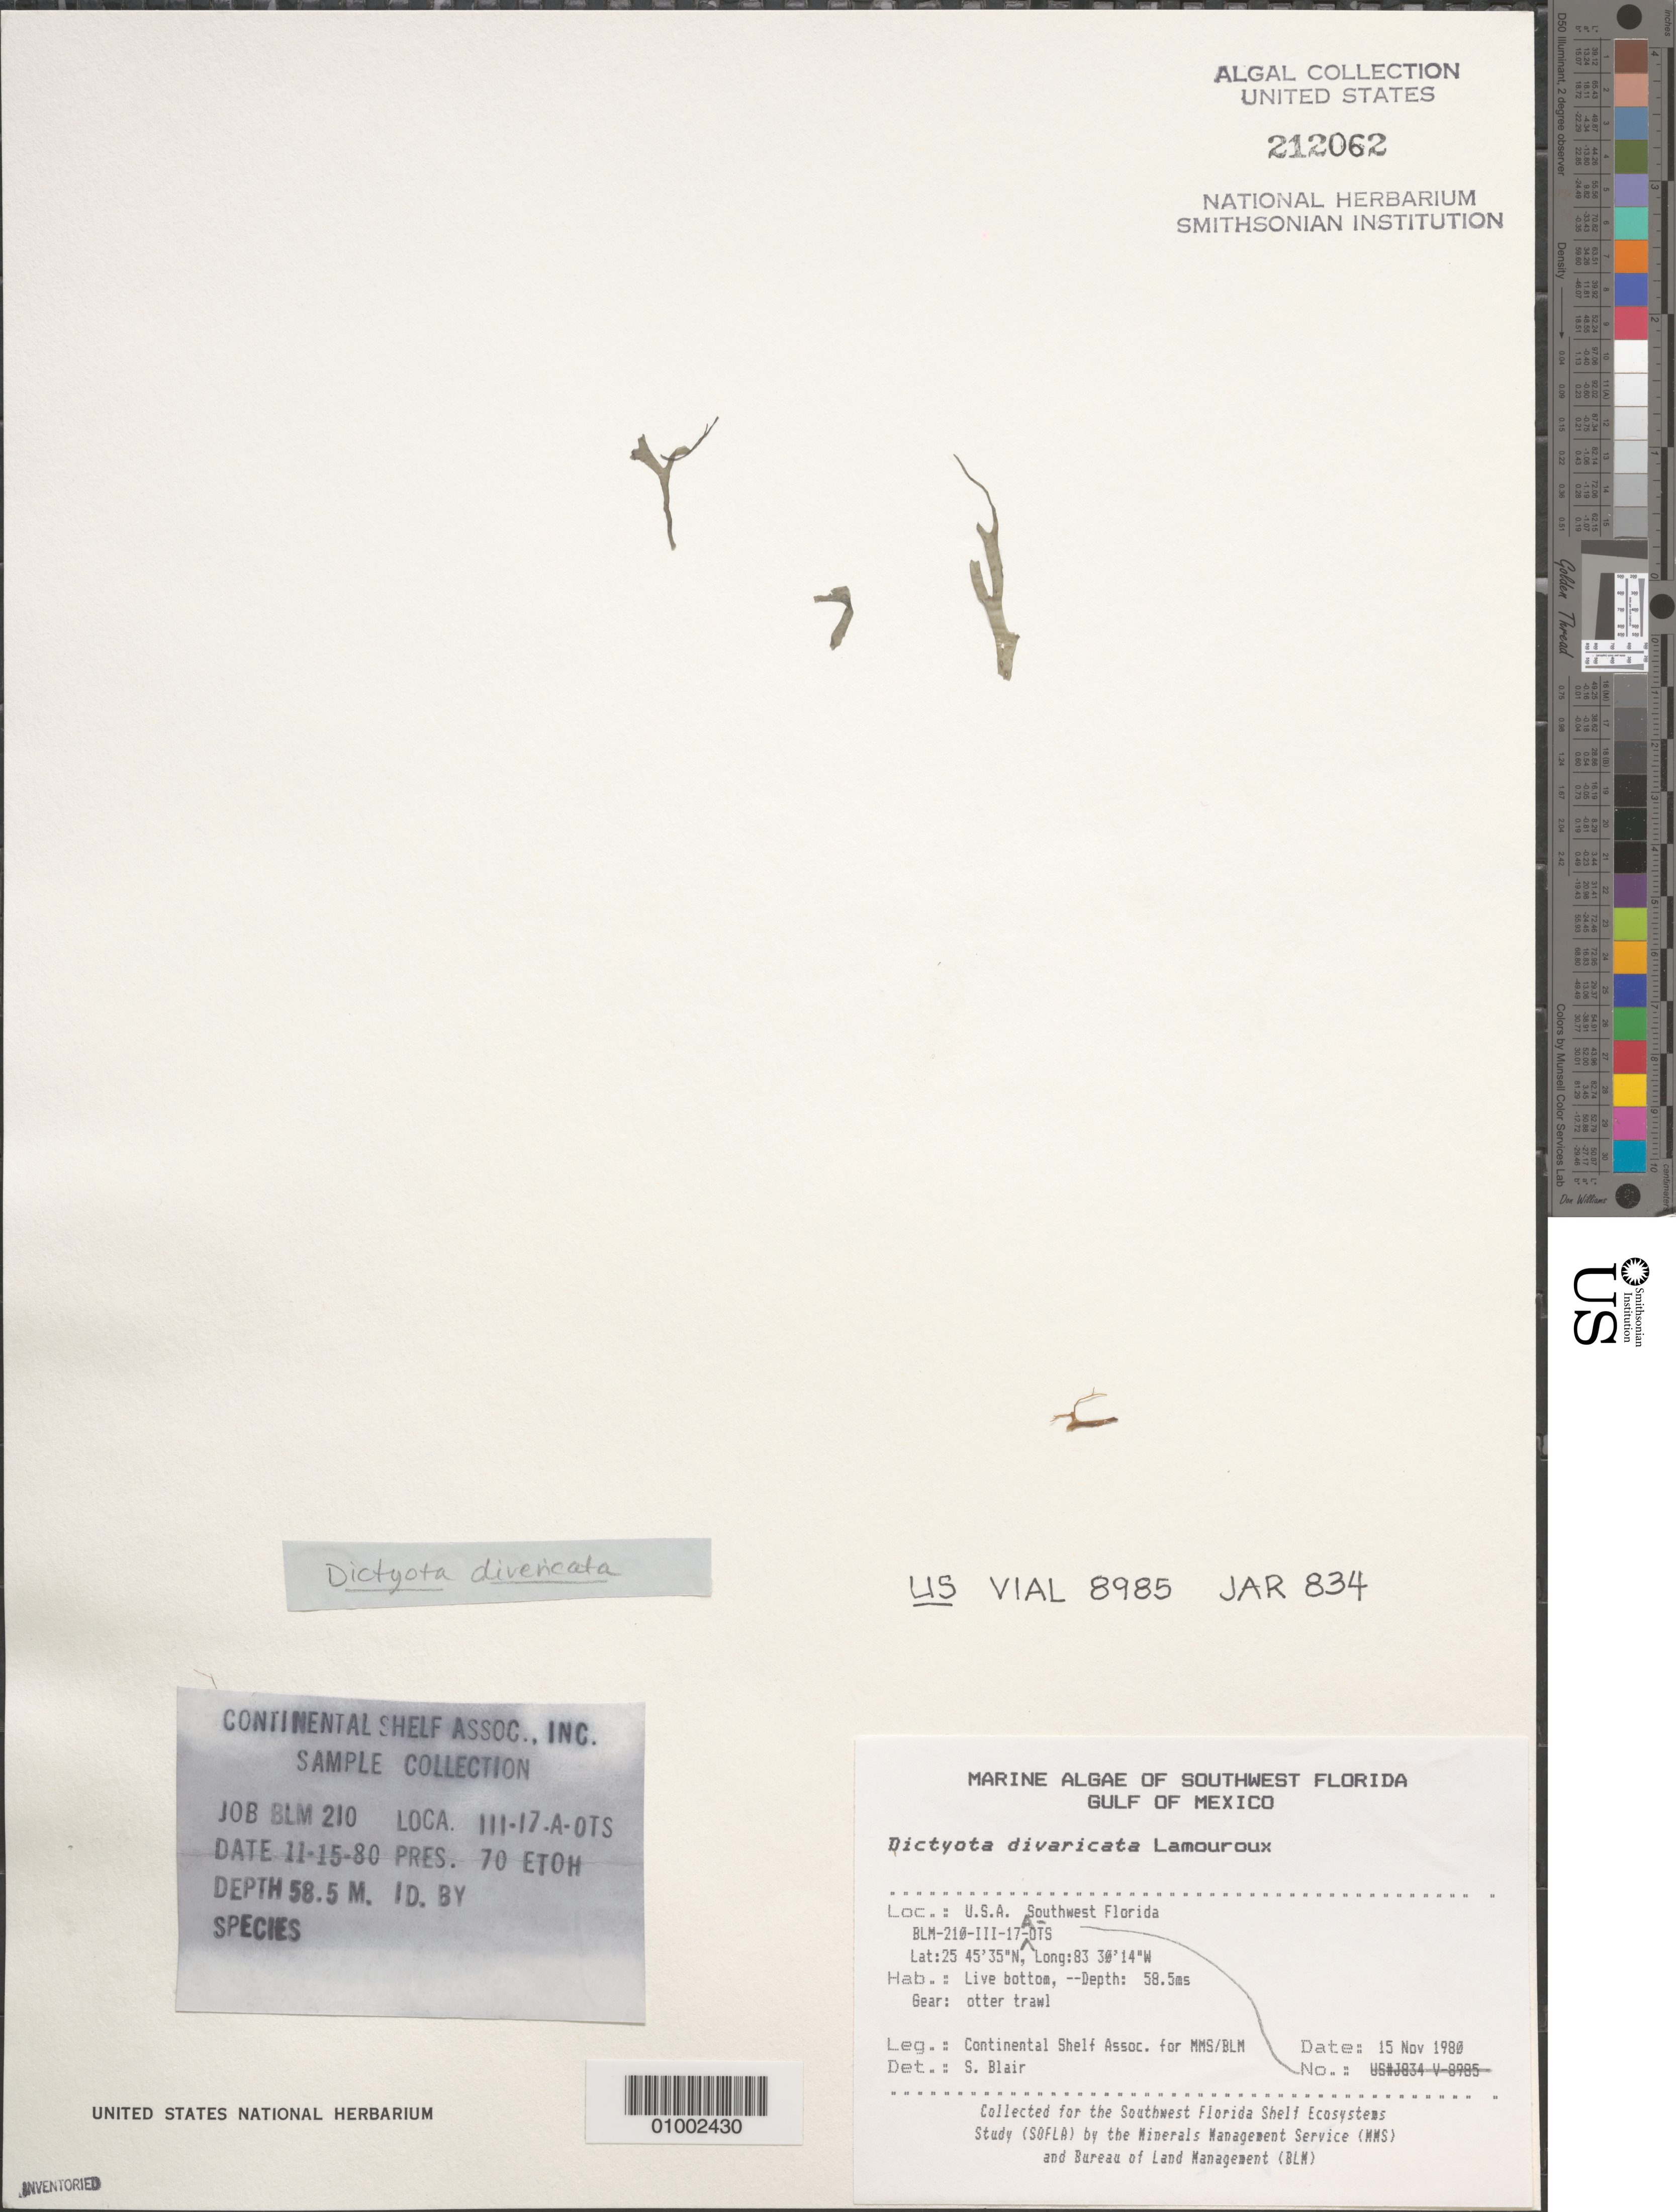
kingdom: Chromista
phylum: Ochrophyta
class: Phaeophyceae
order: Dictyotales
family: Dictyotaceae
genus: Dictyota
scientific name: Dictyota divaricata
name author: J.V.Lamouroux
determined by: Blair, S. M.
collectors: Continental Shelf Associates for the MMS/BLM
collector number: BLM-210-III-17-A-OTS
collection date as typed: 15 Nov 1980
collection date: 1980-11-15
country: United States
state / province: Florida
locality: Gulf of Mexico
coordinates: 25 45'35"N, 83 30'14"W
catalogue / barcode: US 212062